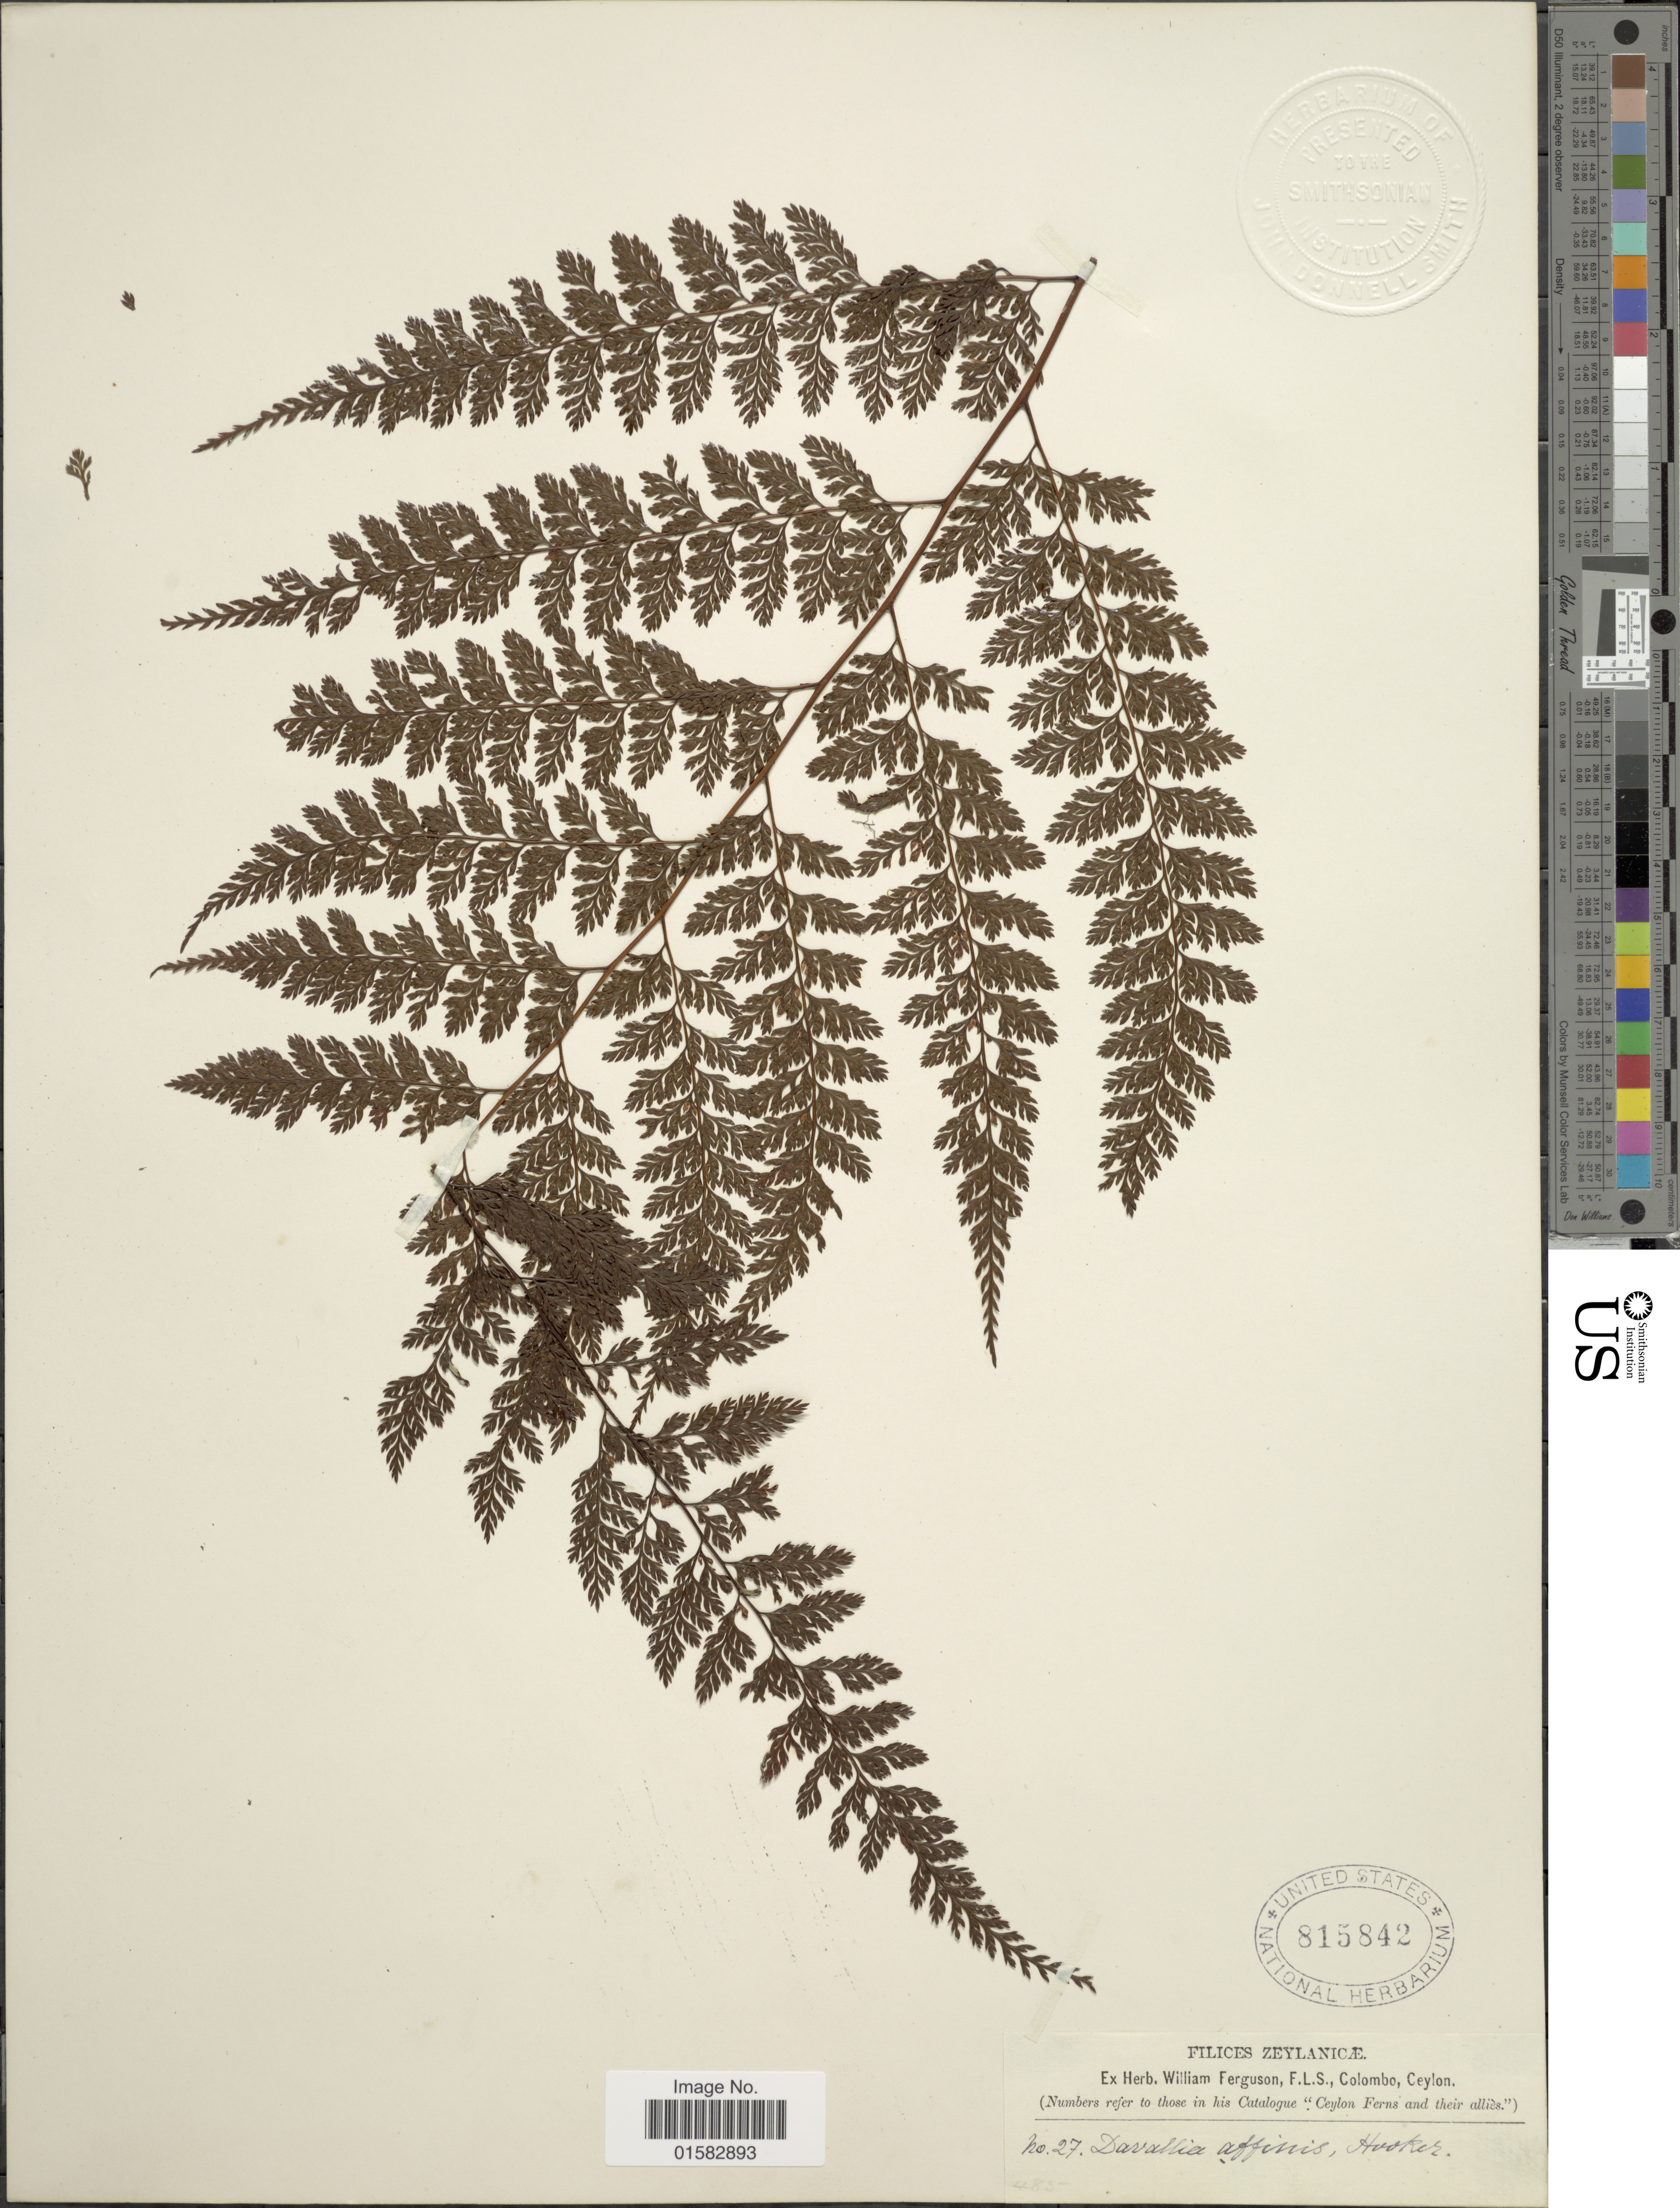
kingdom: Plantae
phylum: Tracheophyta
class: Polypodiopsida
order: Polypodiales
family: Davalliaceae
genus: Davallia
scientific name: Davallia hymenophylloides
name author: (Bedd.) Kuhn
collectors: W. Ferguson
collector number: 27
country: Sri Lanka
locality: Zeylanicae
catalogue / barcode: US 815842